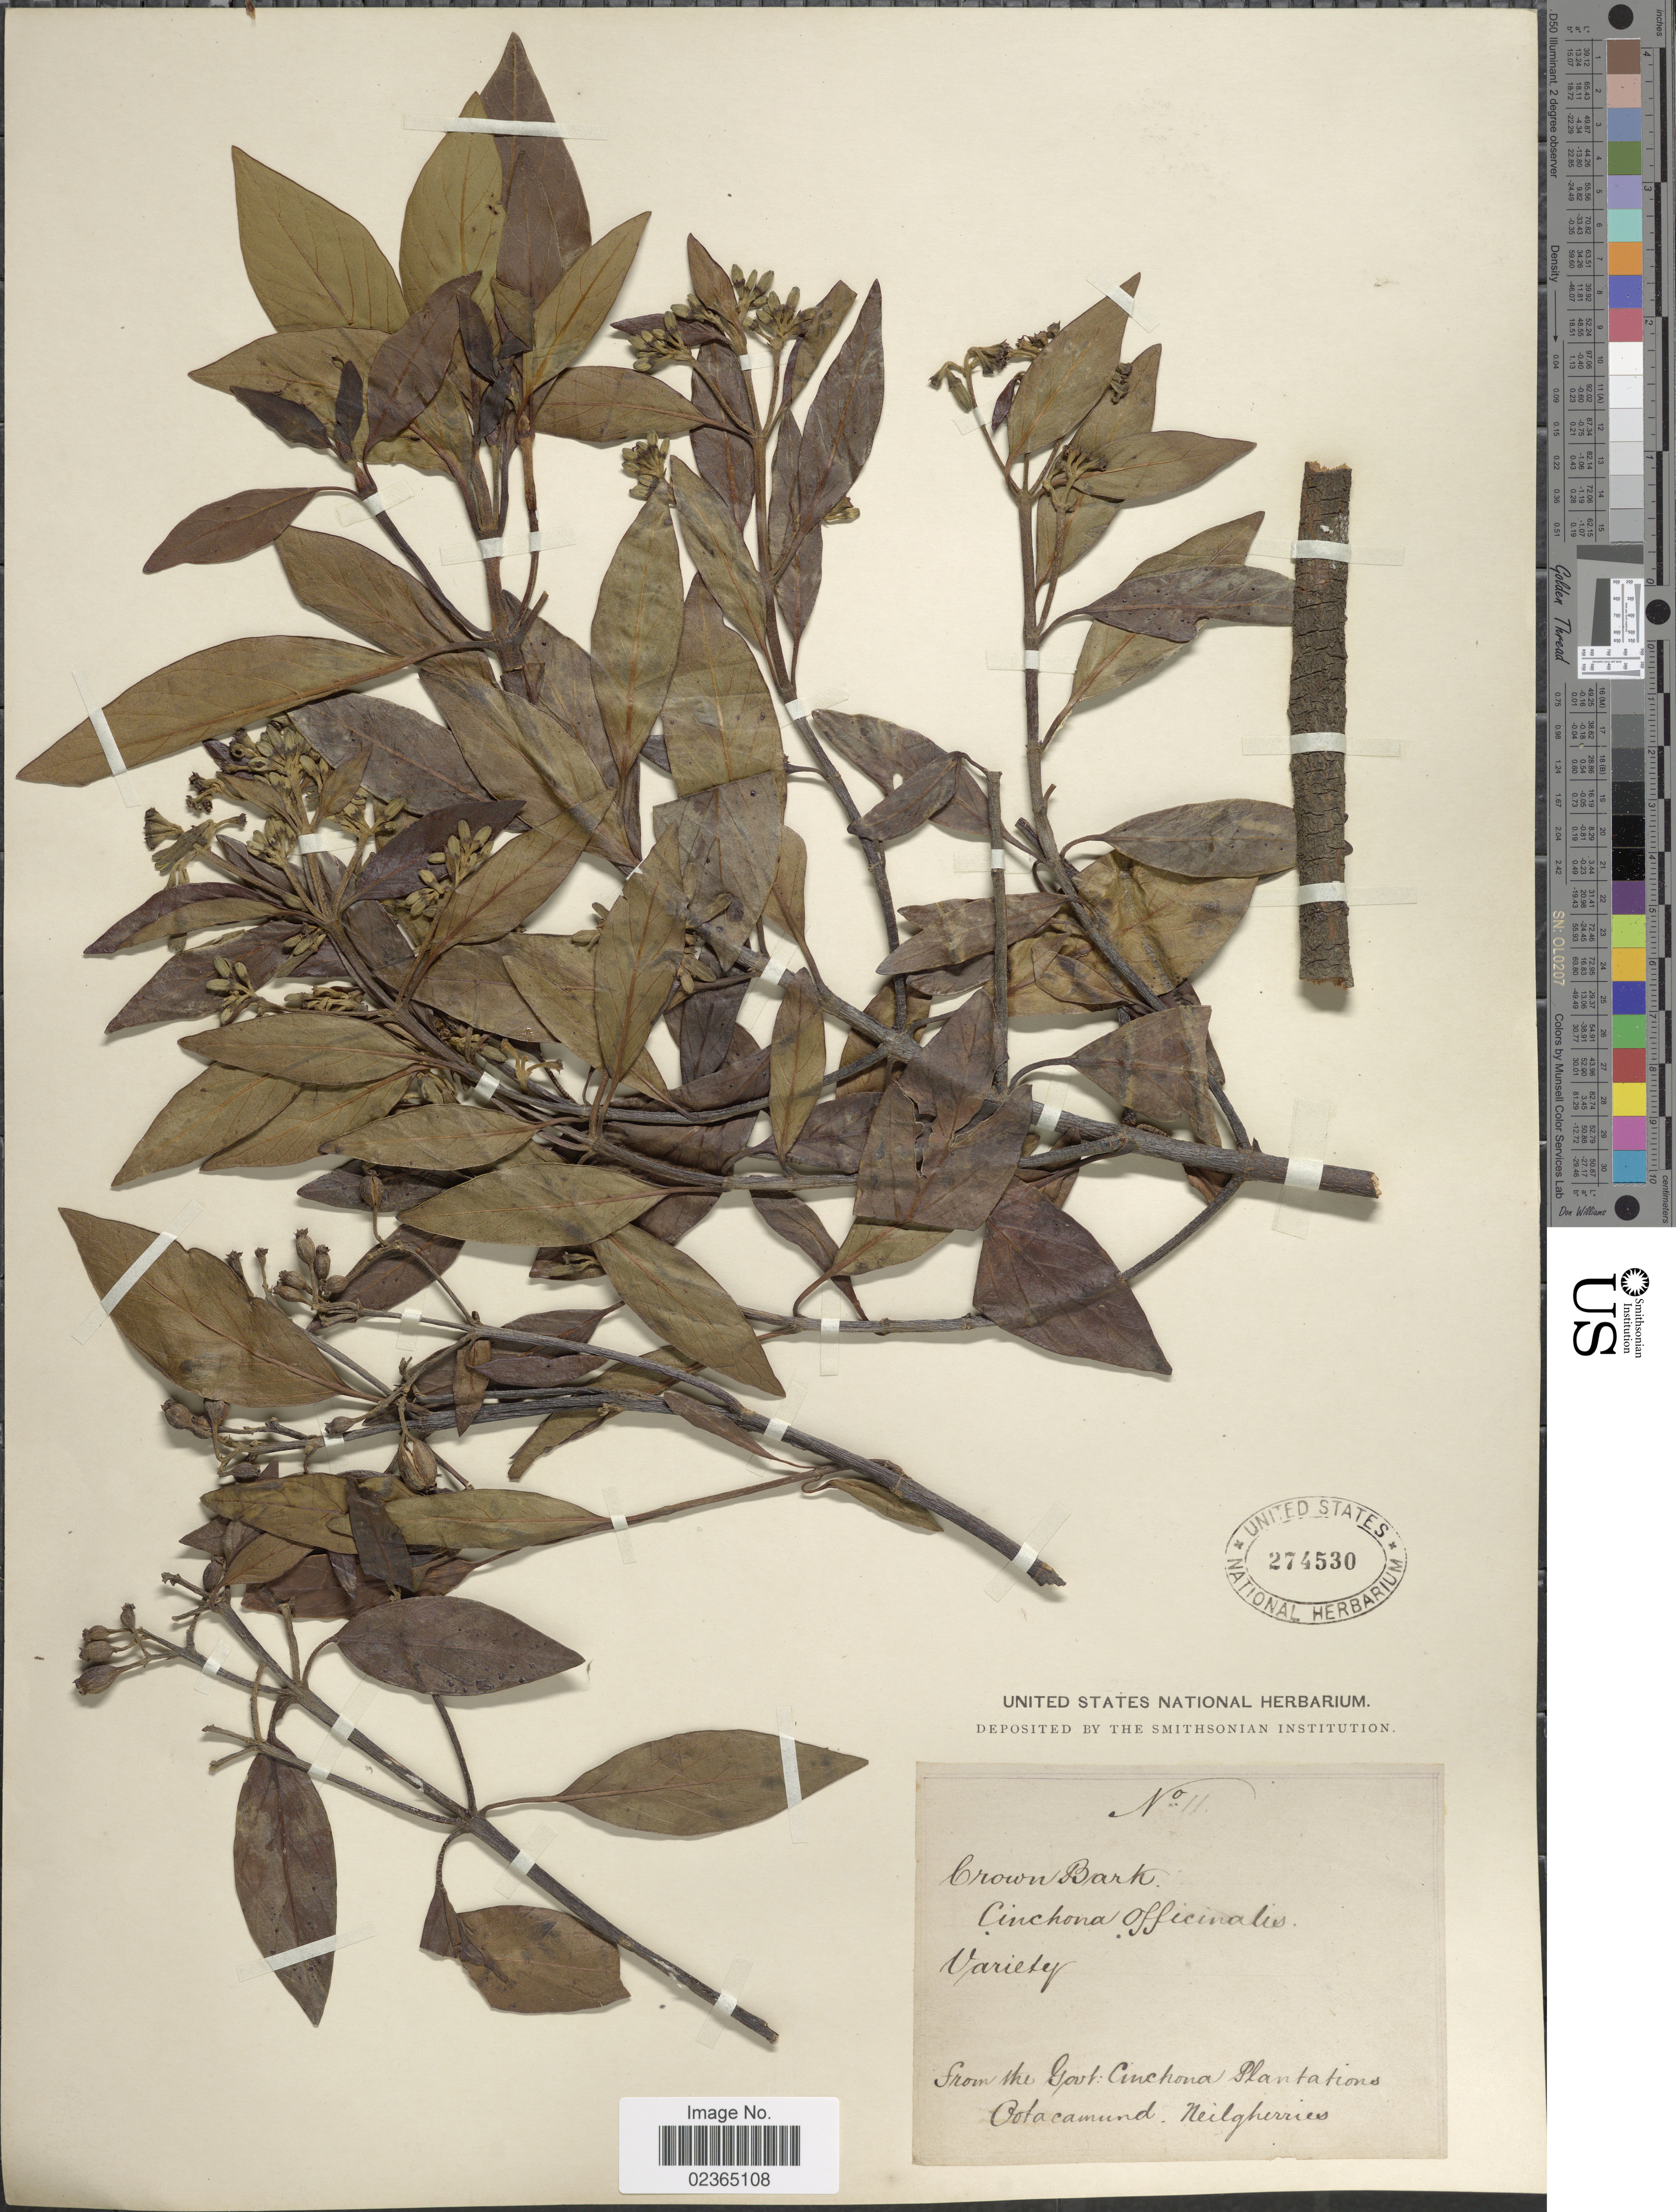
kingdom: Plantae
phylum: Tracheophyta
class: Magnoliopsida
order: Gentianales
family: Rubiaceae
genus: Cinchona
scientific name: Cinchona officinalis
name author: L.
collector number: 11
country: India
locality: Govt. Cinchona Plantations Ootacamund Neilgherries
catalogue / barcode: US 274530